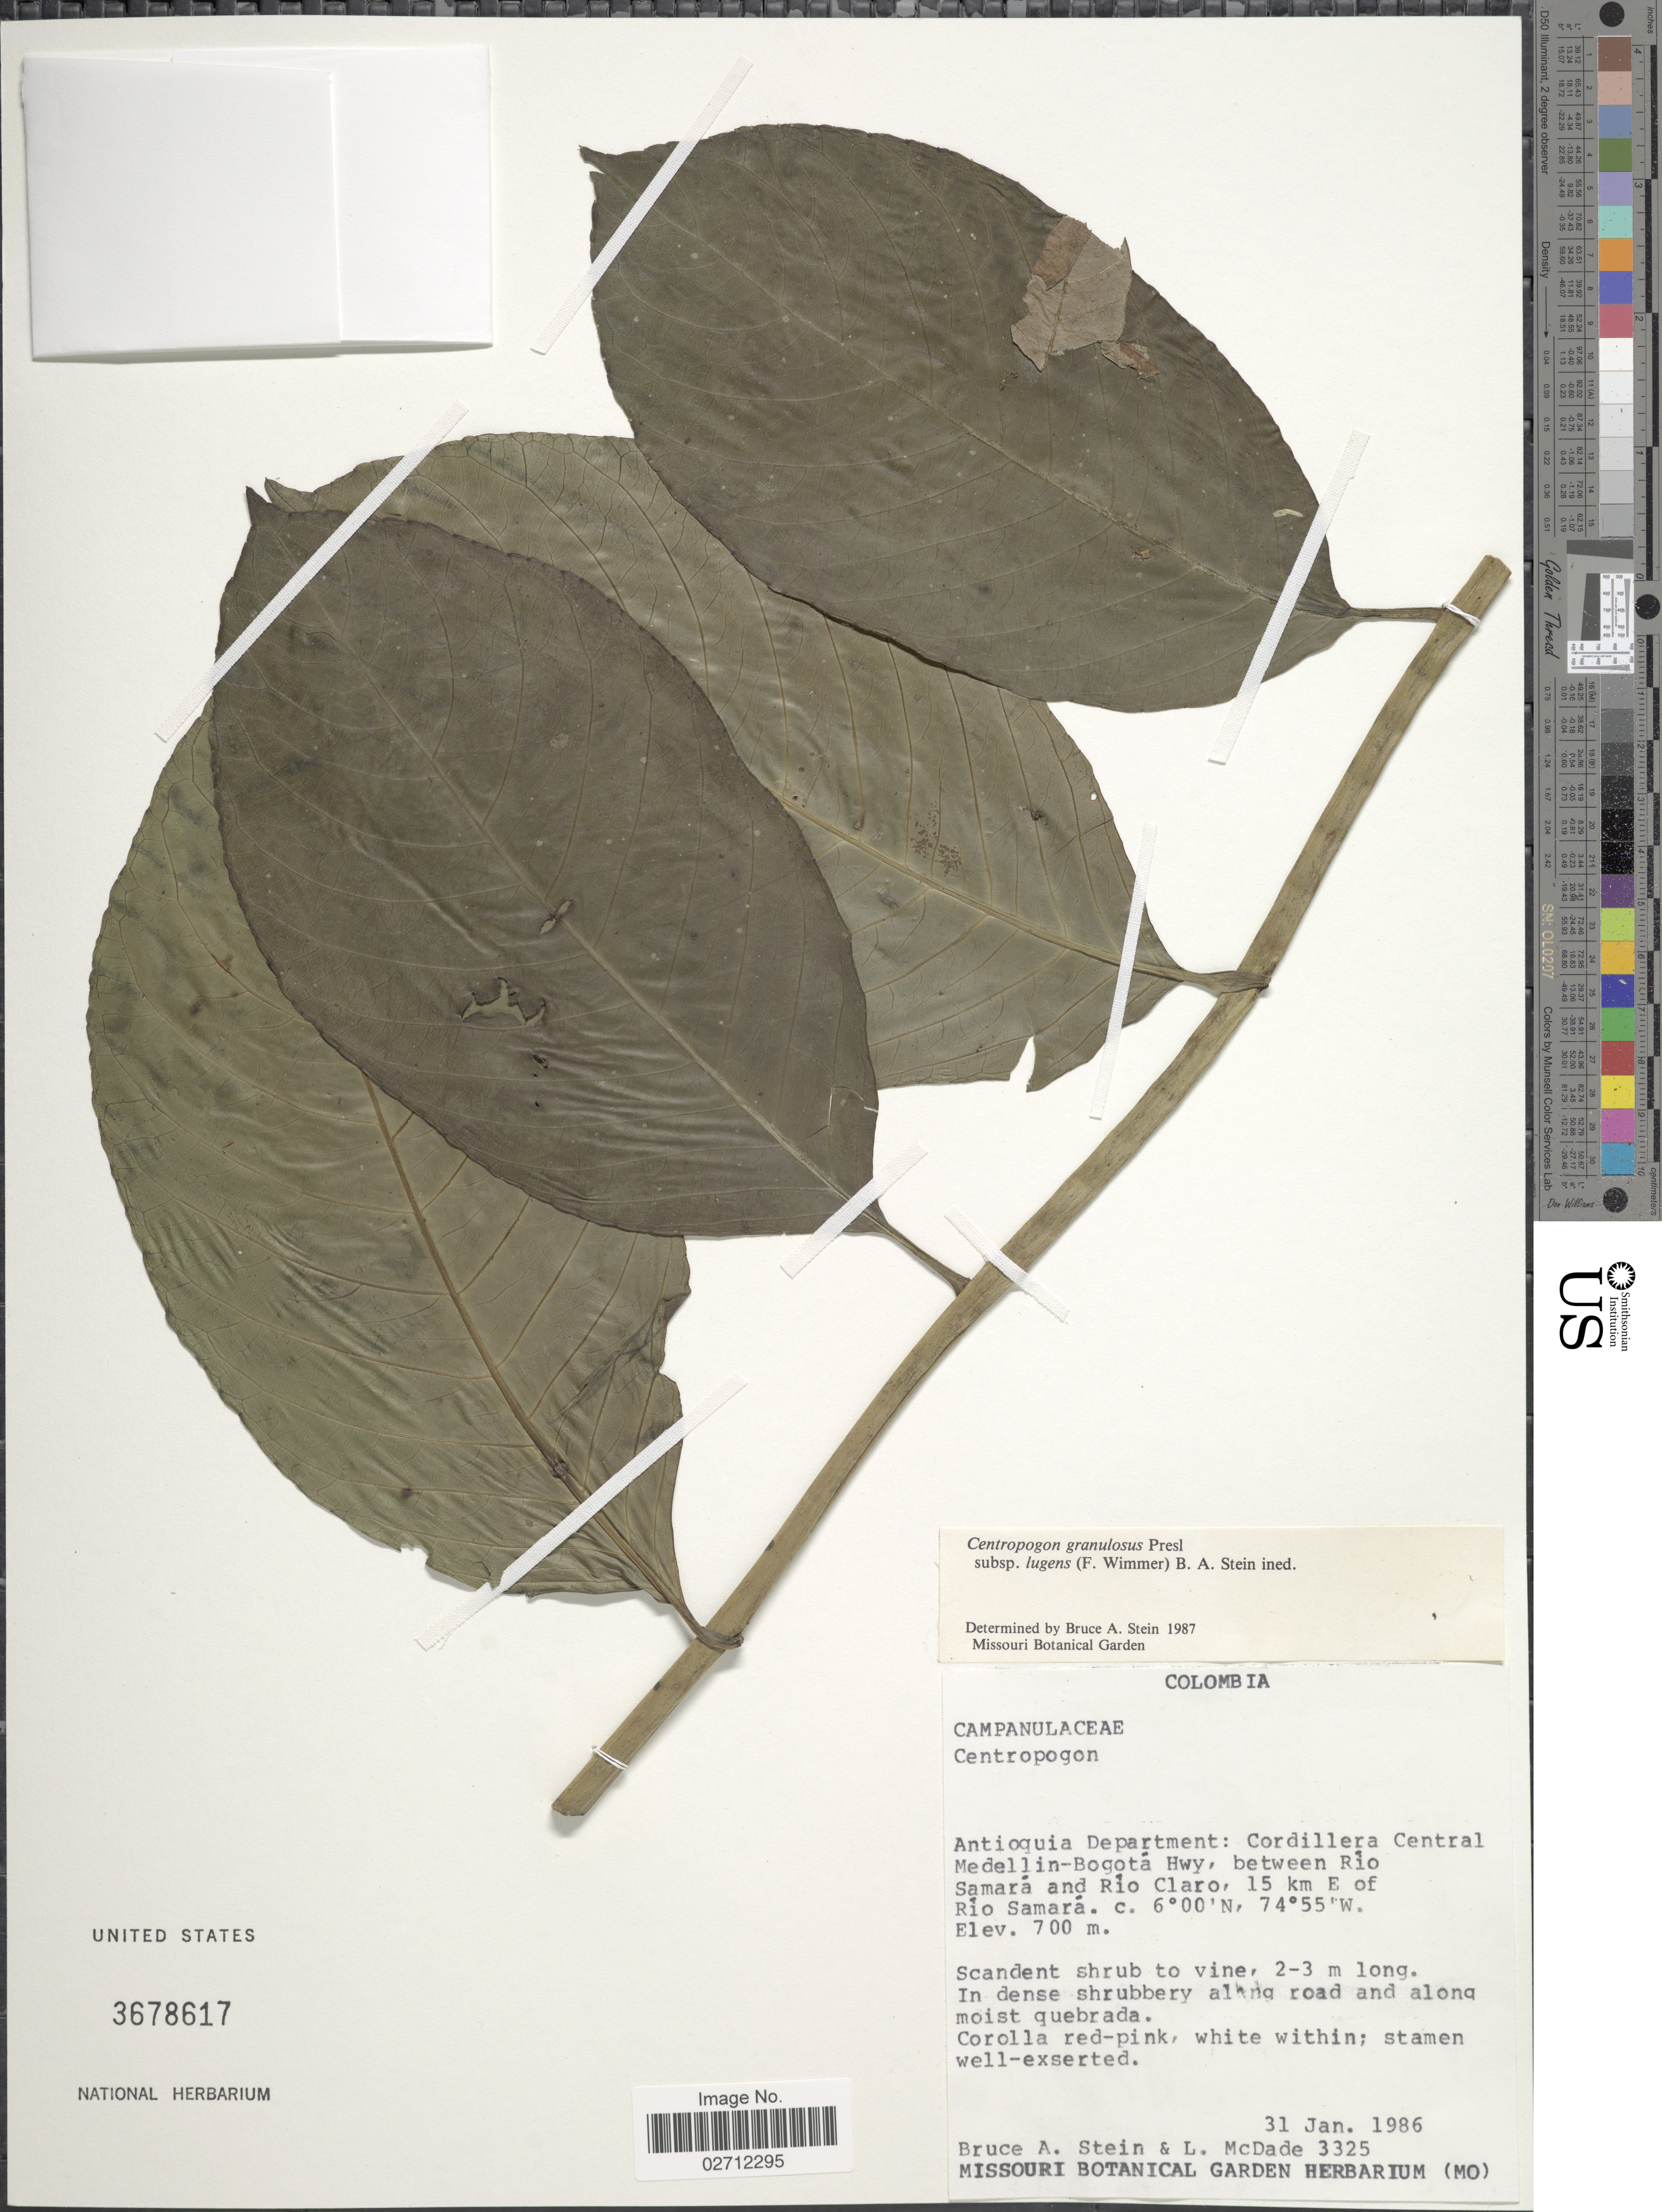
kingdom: Plantae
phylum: Tracheophyta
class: Magnoliopsida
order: Asterales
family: Campanulaceae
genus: Centropogon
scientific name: Centropogon granulosus subsp. lugens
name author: B.A. Stein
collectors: B. A. Stein & L. McDade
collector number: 3325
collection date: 1986-01-31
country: Colombia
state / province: Antioquia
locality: Antioqua Department: Cordillera Central Medellin-Bogotá Hwy, between Río Samará and Río Claro, 15 km E of Río Samará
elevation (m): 700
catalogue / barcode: US 3678617